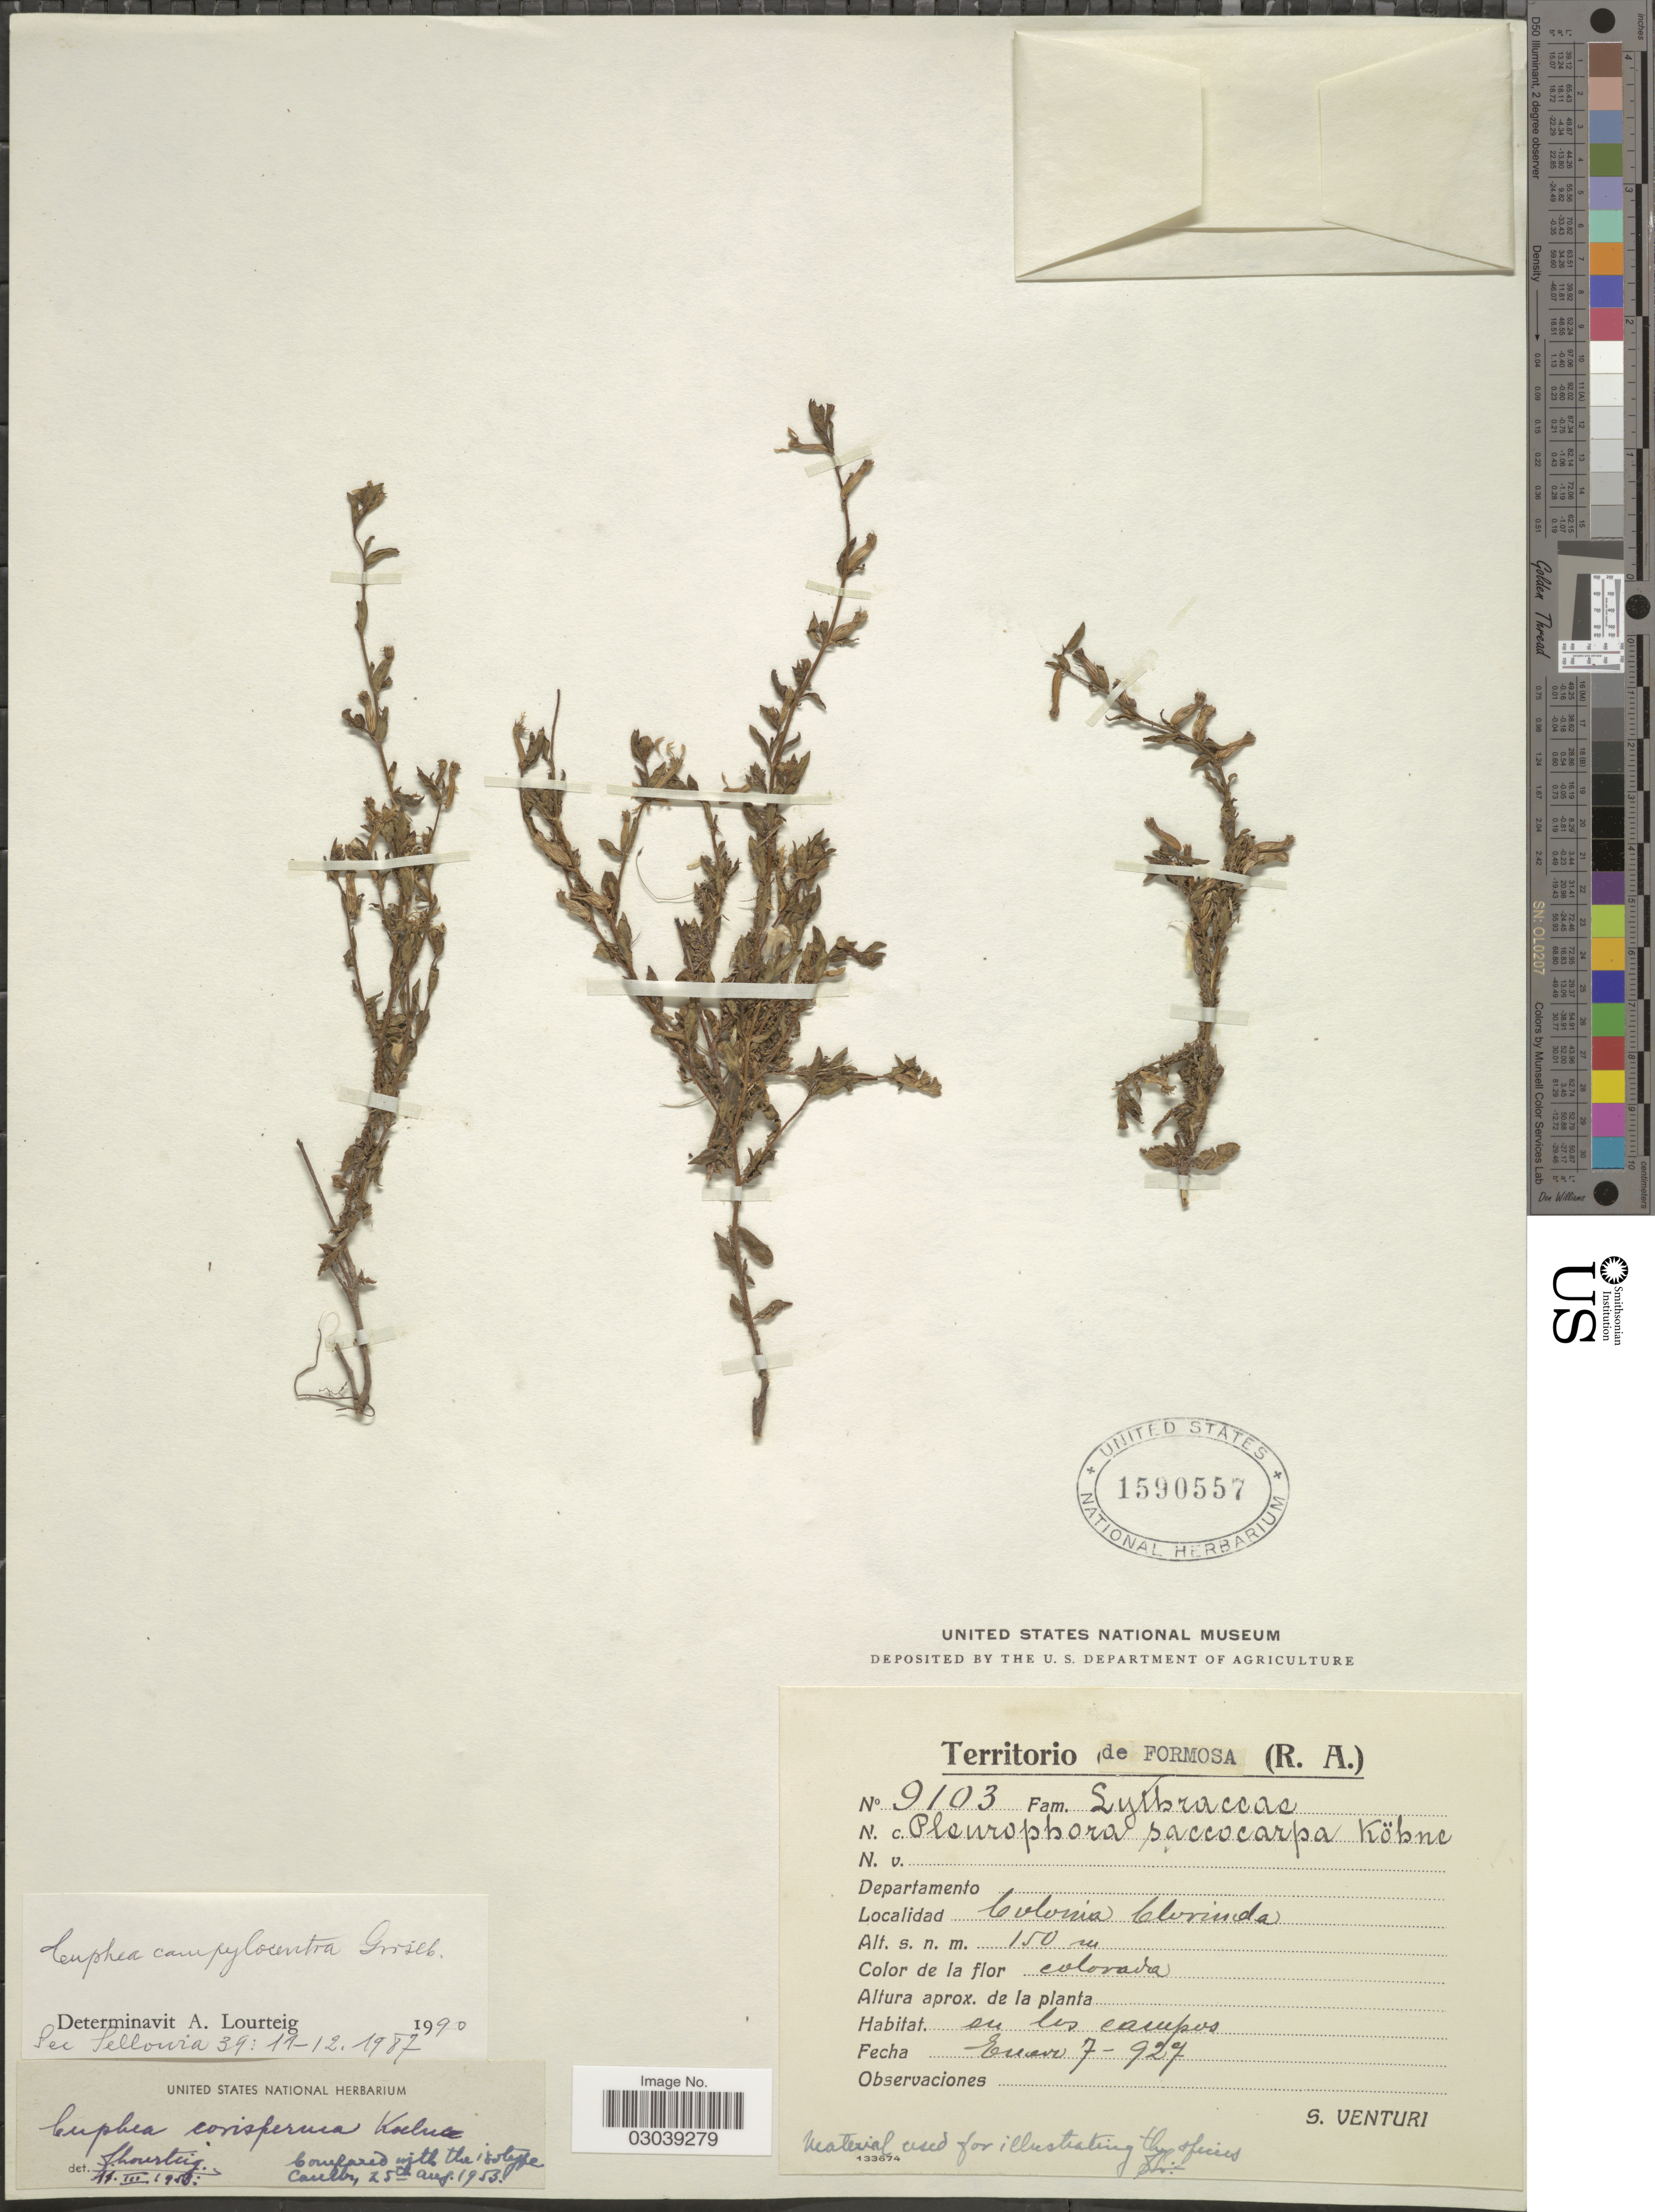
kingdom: Plantae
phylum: Tracheophyta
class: Magnoliopsida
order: Myrtales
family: Lythraceae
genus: Cuphea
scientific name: Cuphea campylocentra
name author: Griseb.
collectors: S. Venturi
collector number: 9103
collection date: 1927-01-07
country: Argentina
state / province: Formosa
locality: Colonia Clorinda.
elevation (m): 150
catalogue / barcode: US 1590557